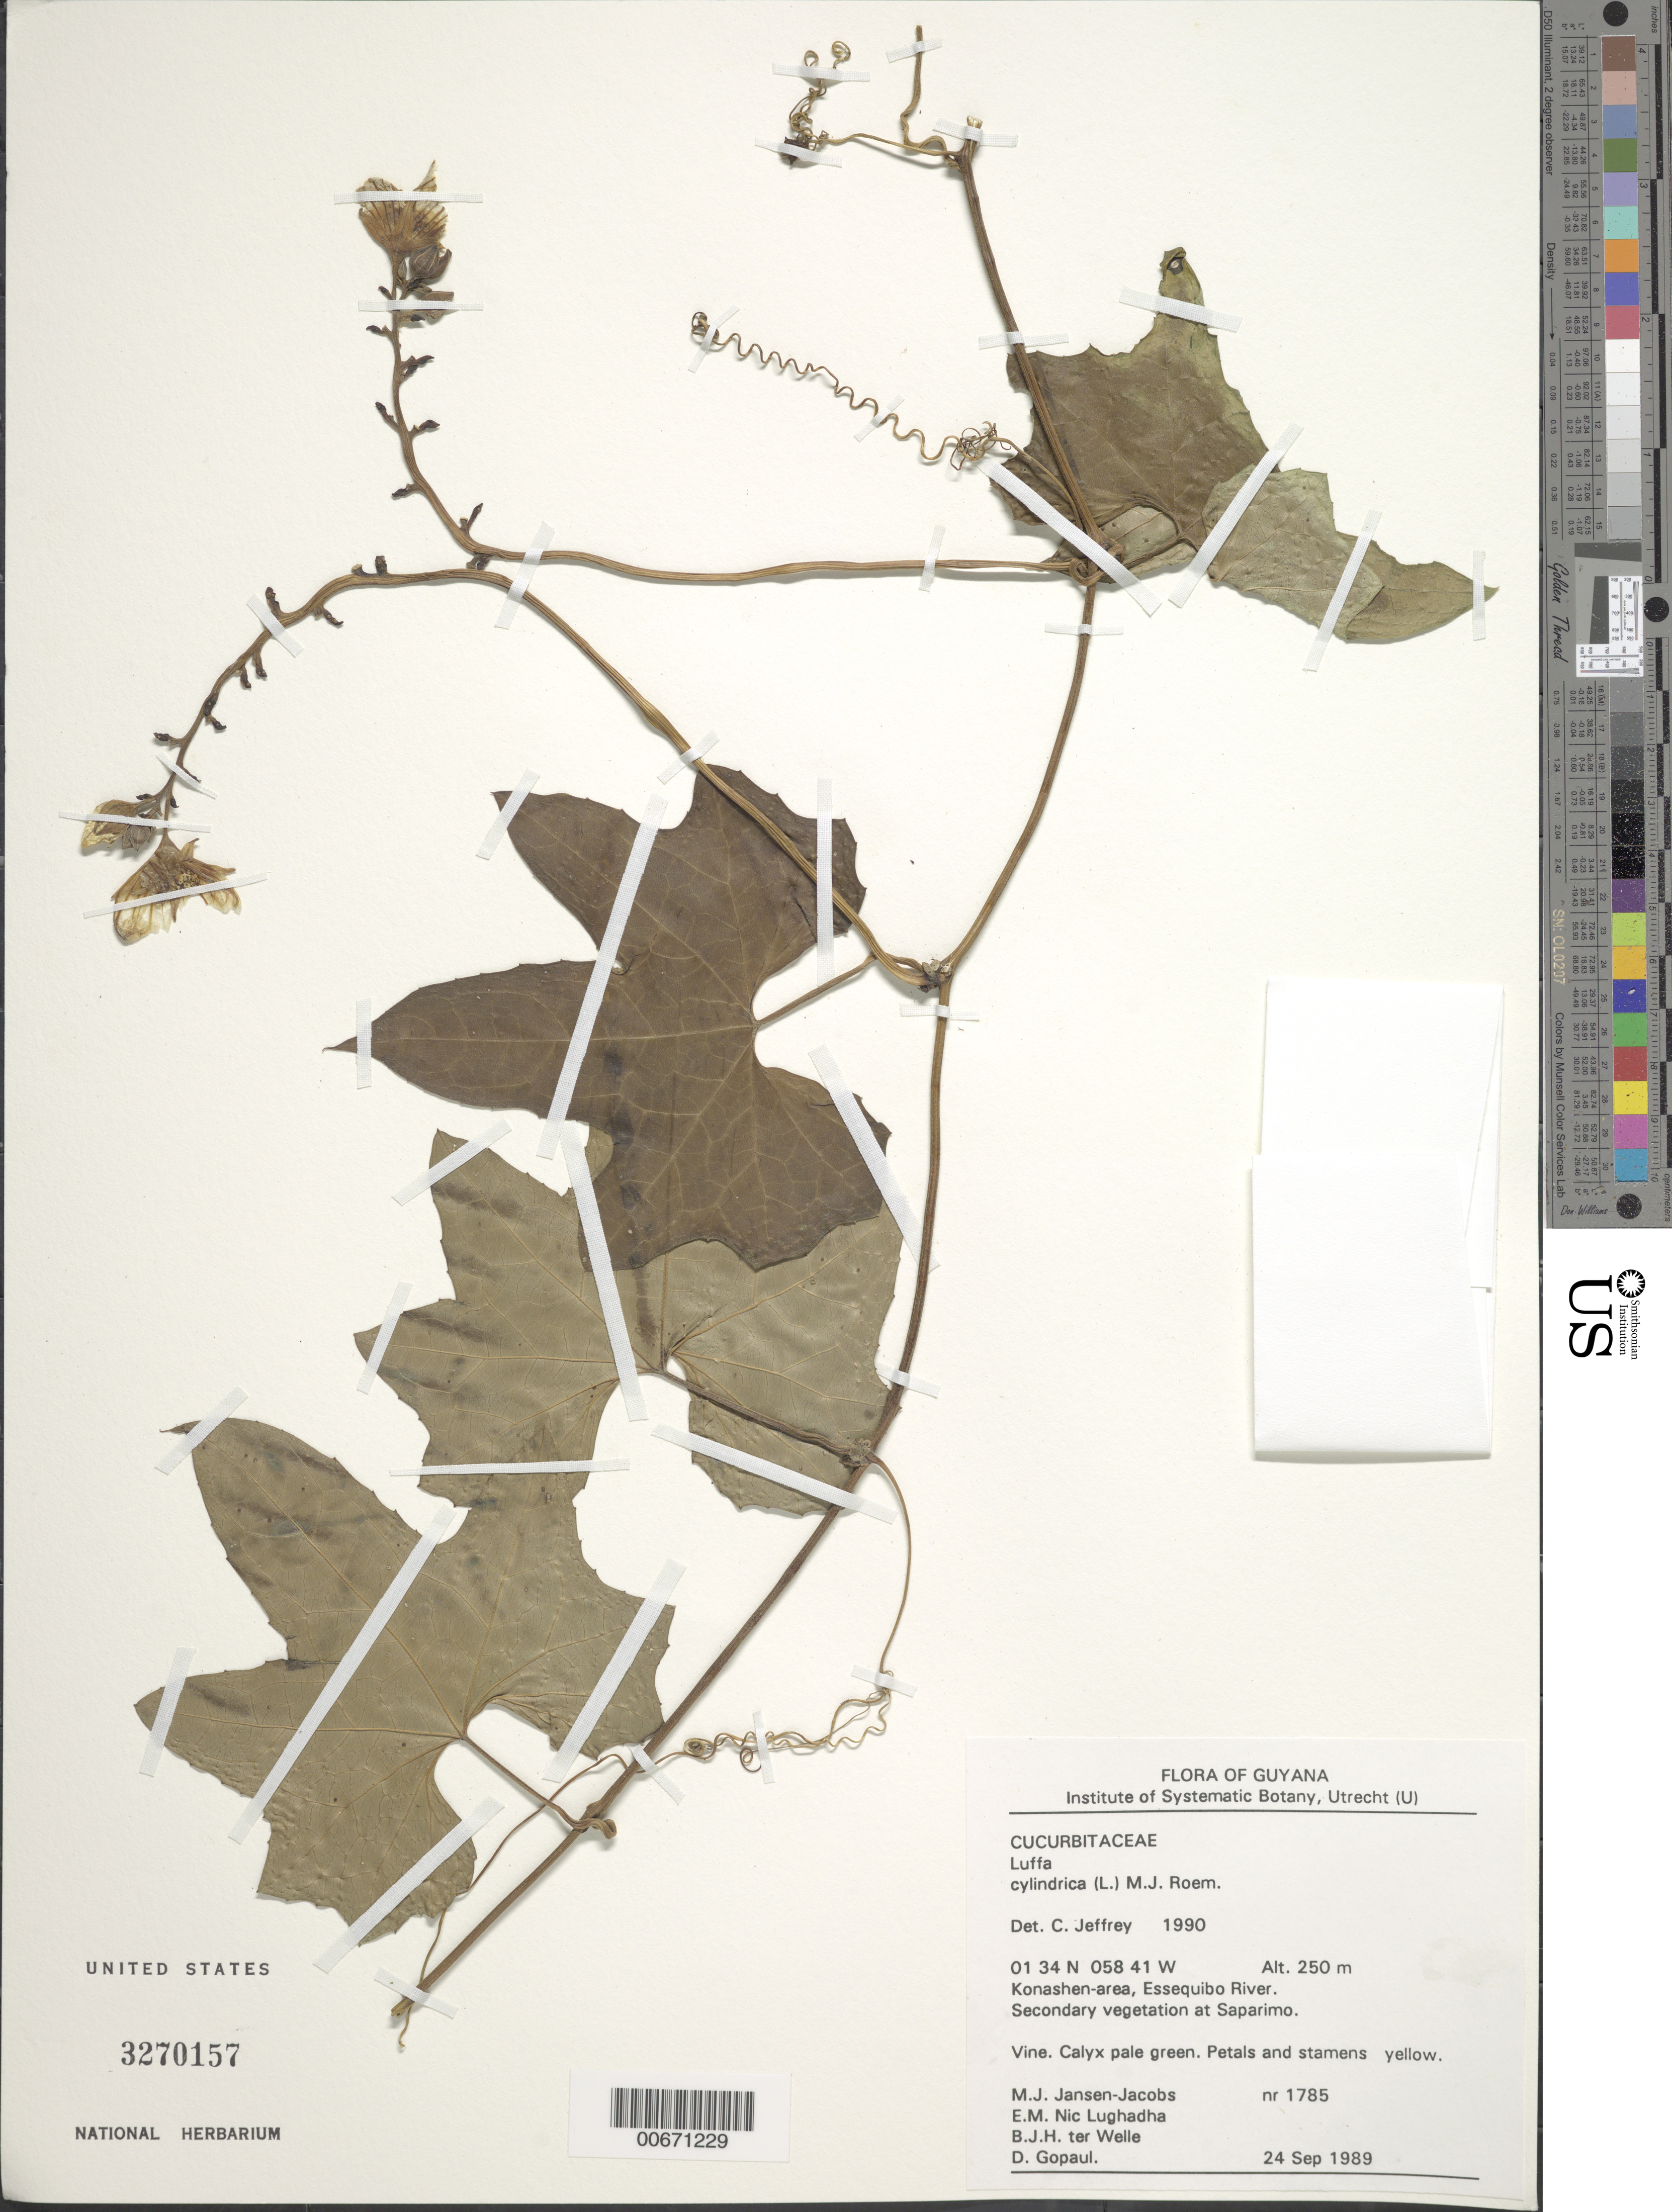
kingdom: Plantae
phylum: Tracheophyta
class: Magnoliopsida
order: Cucurbitales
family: Cucurbitaceae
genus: Luffa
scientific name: Luffa aegyptiaca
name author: Mill.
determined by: Strong, Mark T., (BOT), Smithsonian Institution - National Museum of Natural History (UNITED STATES)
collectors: M. J. Jansen-Jacobs, E. Nic Lughadha, B. Welle & D. Gopaul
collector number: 1785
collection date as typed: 24-Sep-89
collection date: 1989-09-24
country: Guyana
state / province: U. Takutu-U. Essequibo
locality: Konashen-area, Essequibo River at Saparimo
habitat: Secondary vegetation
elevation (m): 250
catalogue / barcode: US 3270157